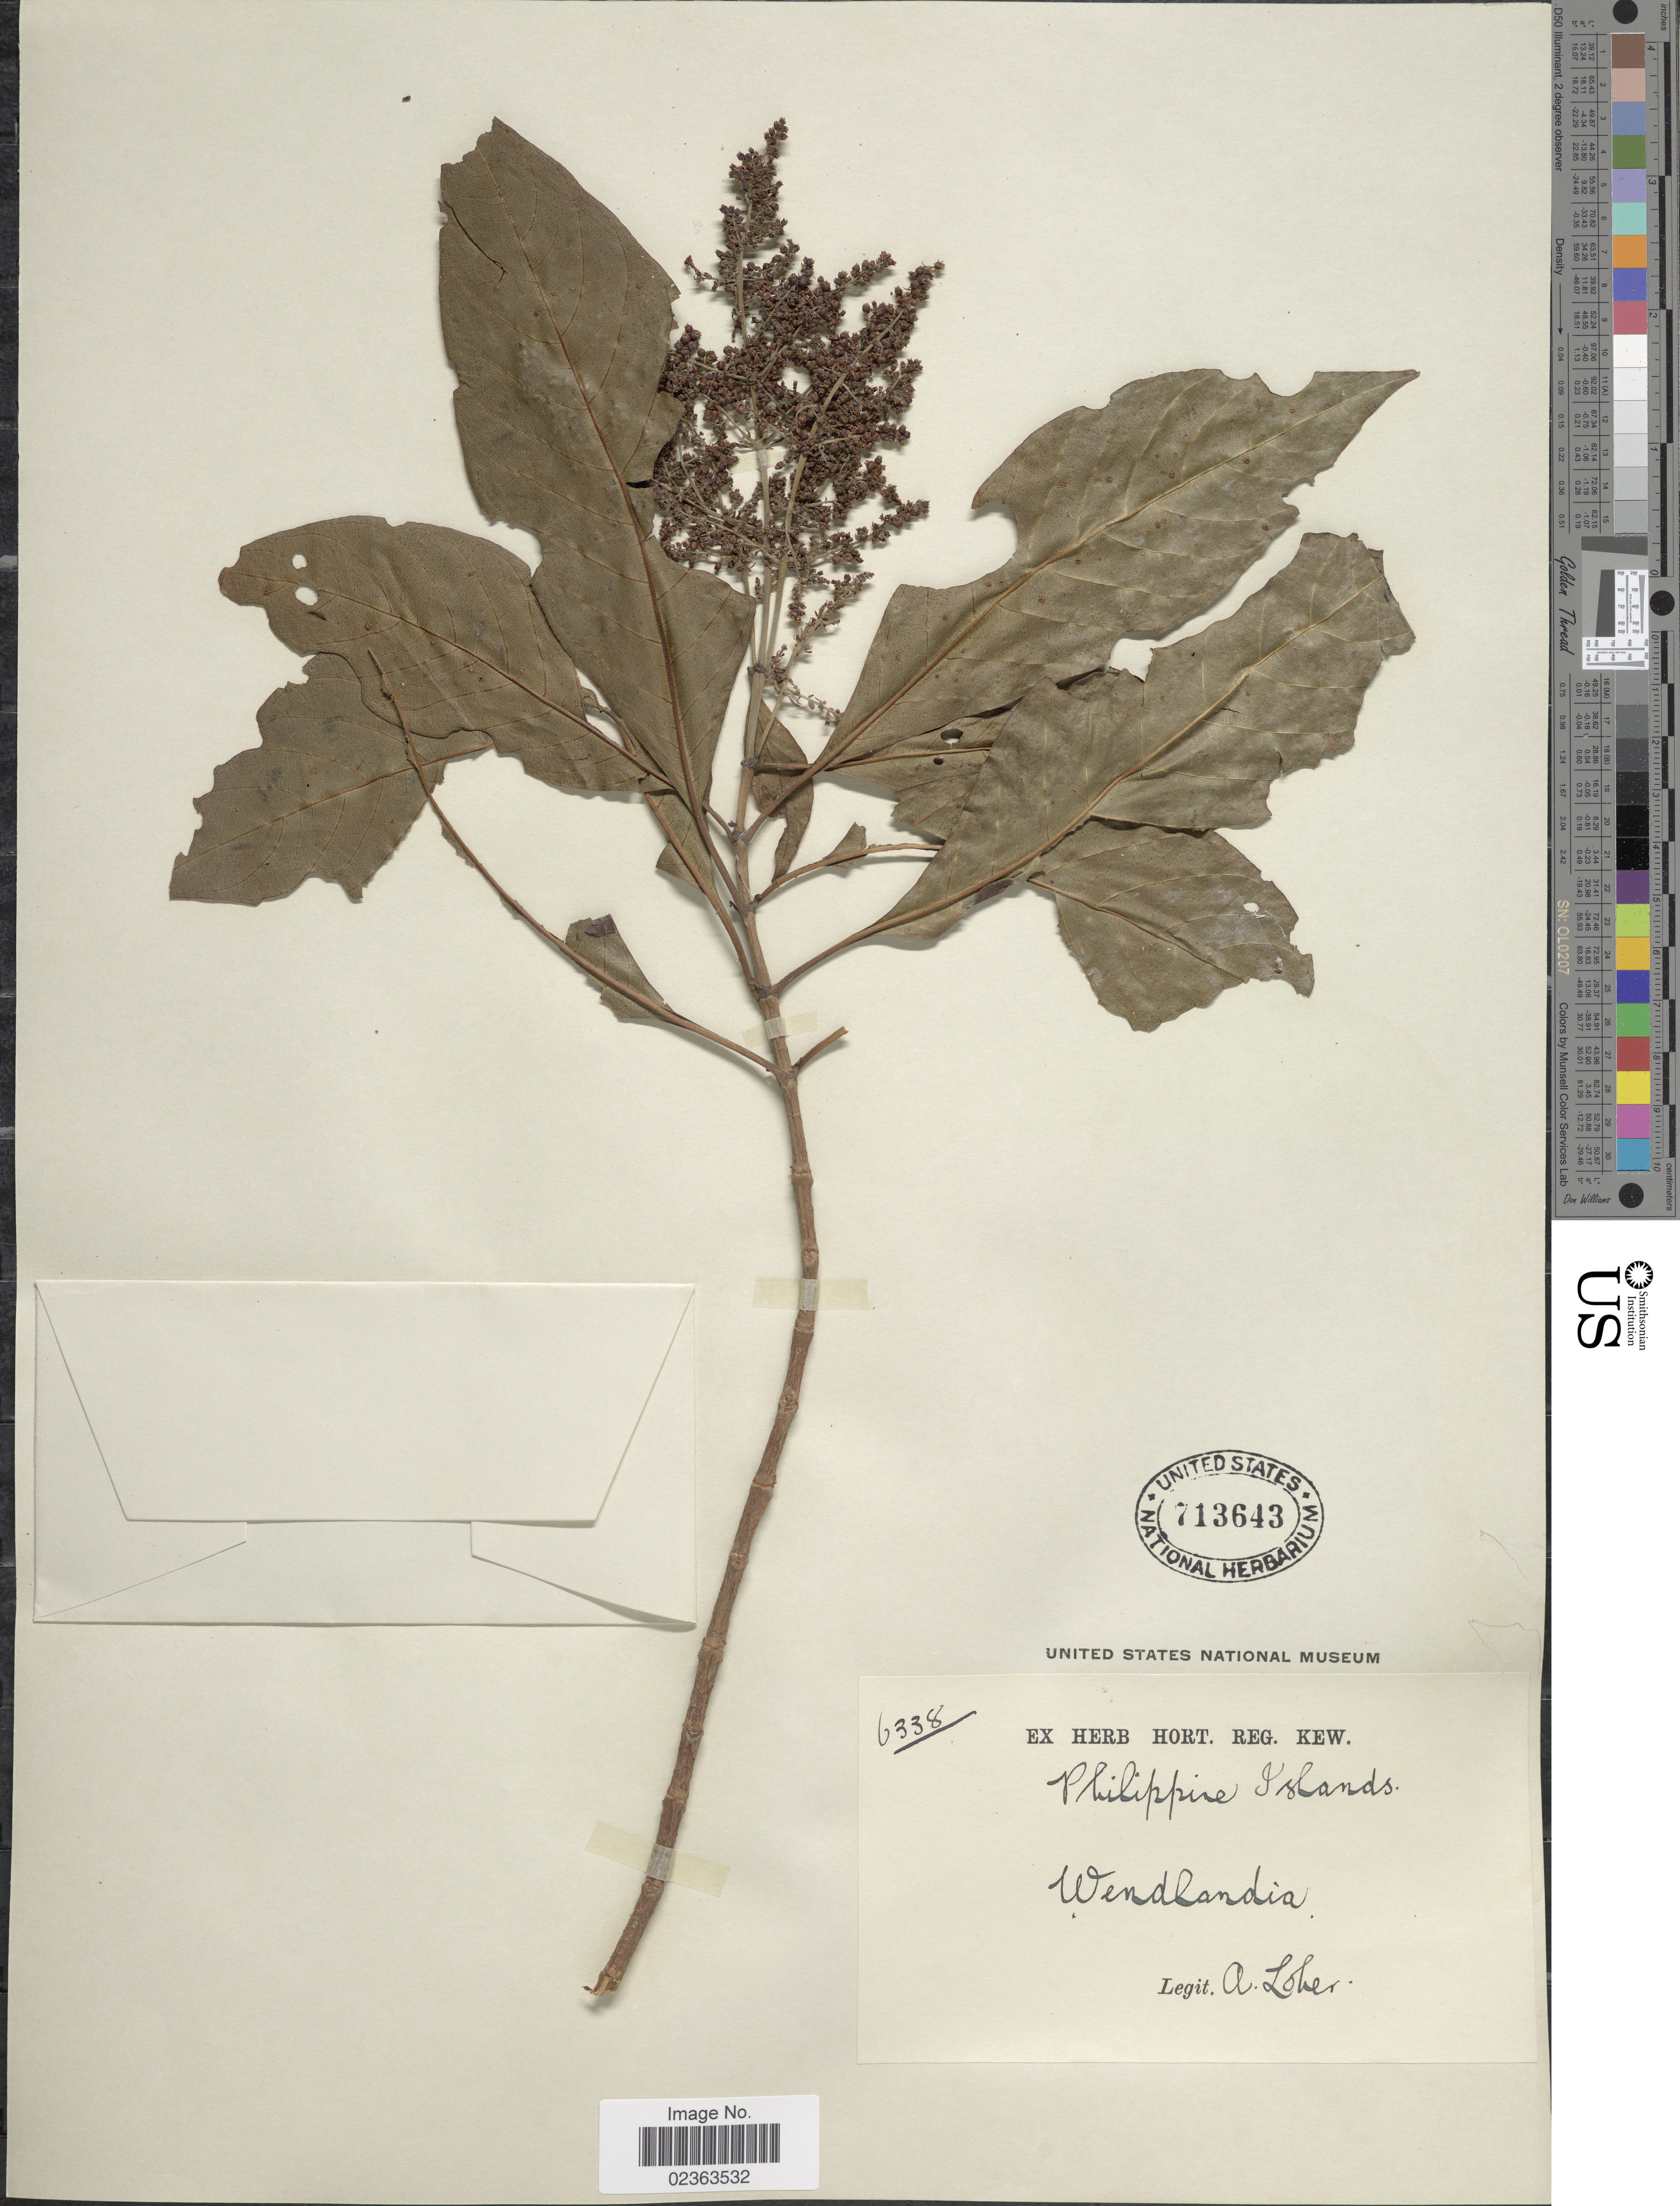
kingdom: Plantae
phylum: Tracheophyta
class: Magnoliopsida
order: Gentianales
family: Rubiaceae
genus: Wendlandia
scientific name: Wendlandia brachyantha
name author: Merr.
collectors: A. Loher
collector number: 6338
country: Philippines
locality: Philippine Islands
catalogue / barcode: US 713643